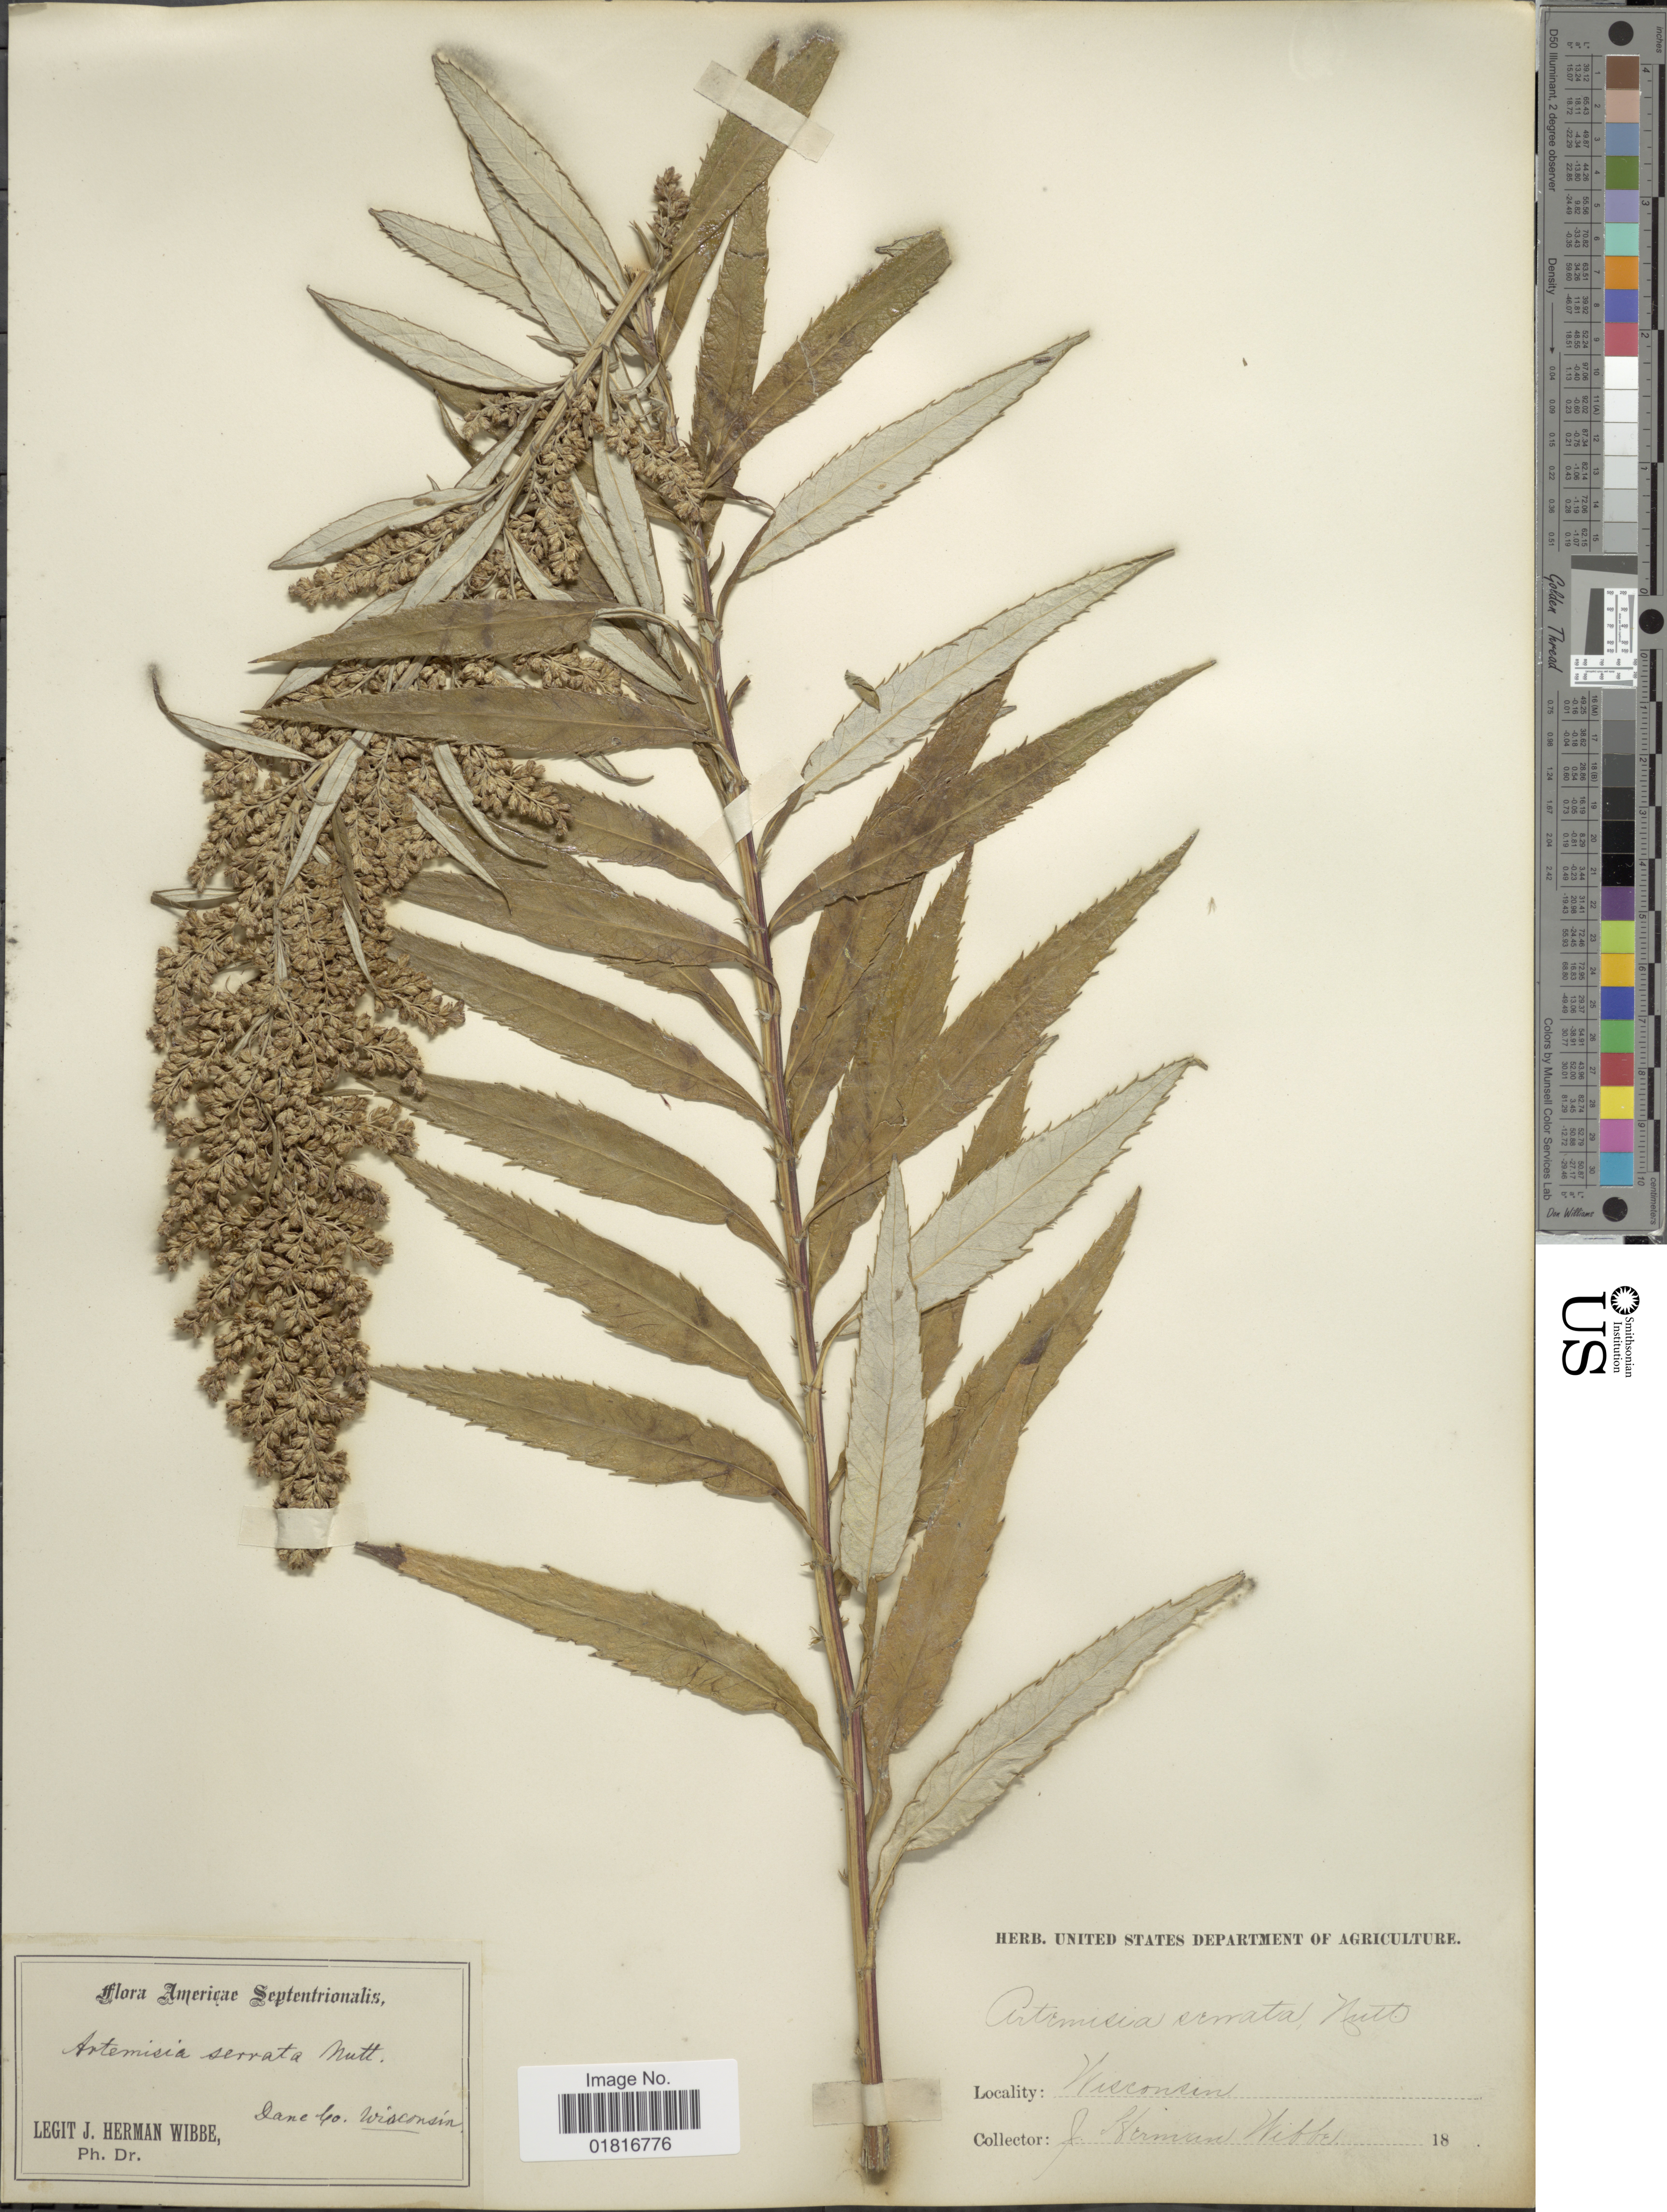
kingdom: Plantae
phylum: Tracheophyta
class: Magnoliopsida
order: Asterales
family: Asteraceae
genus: Artemisia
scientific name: Artemisia serrata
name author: Nutt.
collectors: J. Wibbe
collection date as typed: Transcribed d/m/y: //18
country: United States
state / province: Wisconsin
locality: Dame Co, Americae Septentrionalis